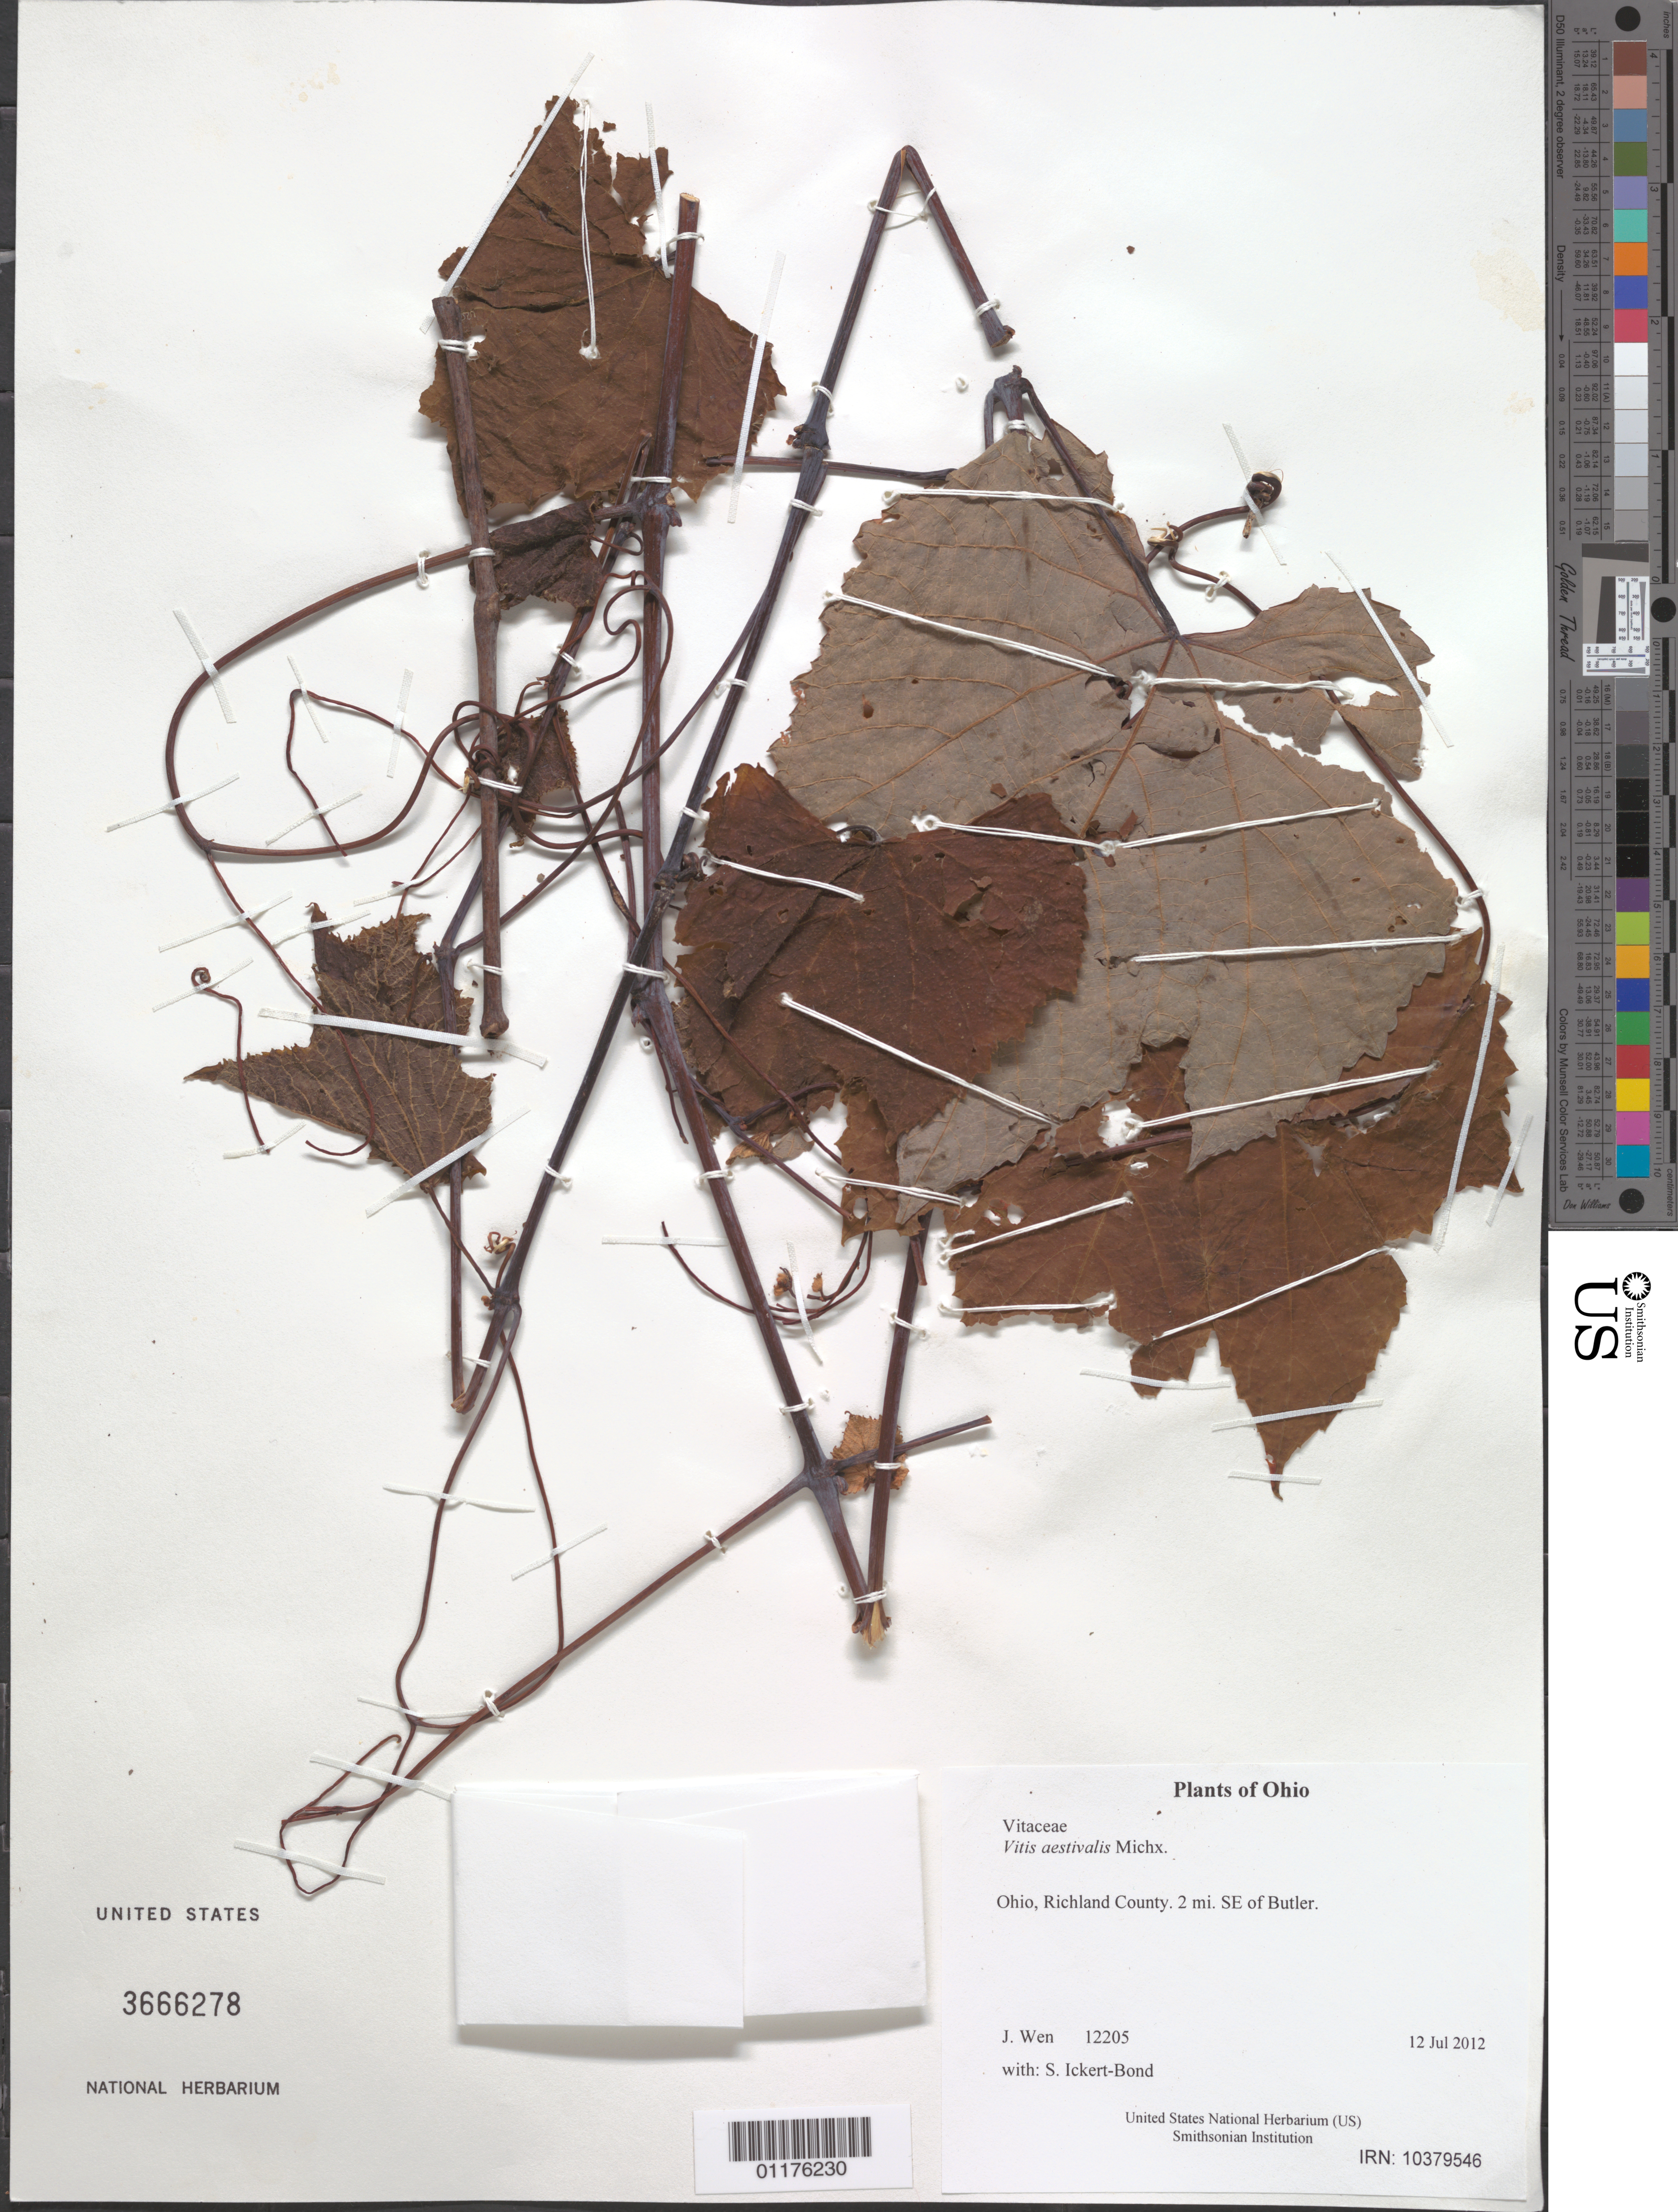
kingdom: Plantae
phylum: Tracheophyta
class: Magnoliopsida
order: Vitales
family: Vitaceae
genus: Vitis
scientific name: Vitis aestivalis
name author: Michx.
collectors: J. Wen & S. Ickert-Bond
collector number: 12205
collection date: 2012-07-12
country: United States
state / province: Ohio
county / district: Richland County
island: Luzon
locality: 2 mi. SE of Butler.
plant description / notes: DNA voucher, flowers, wood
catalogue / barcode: US 3666278